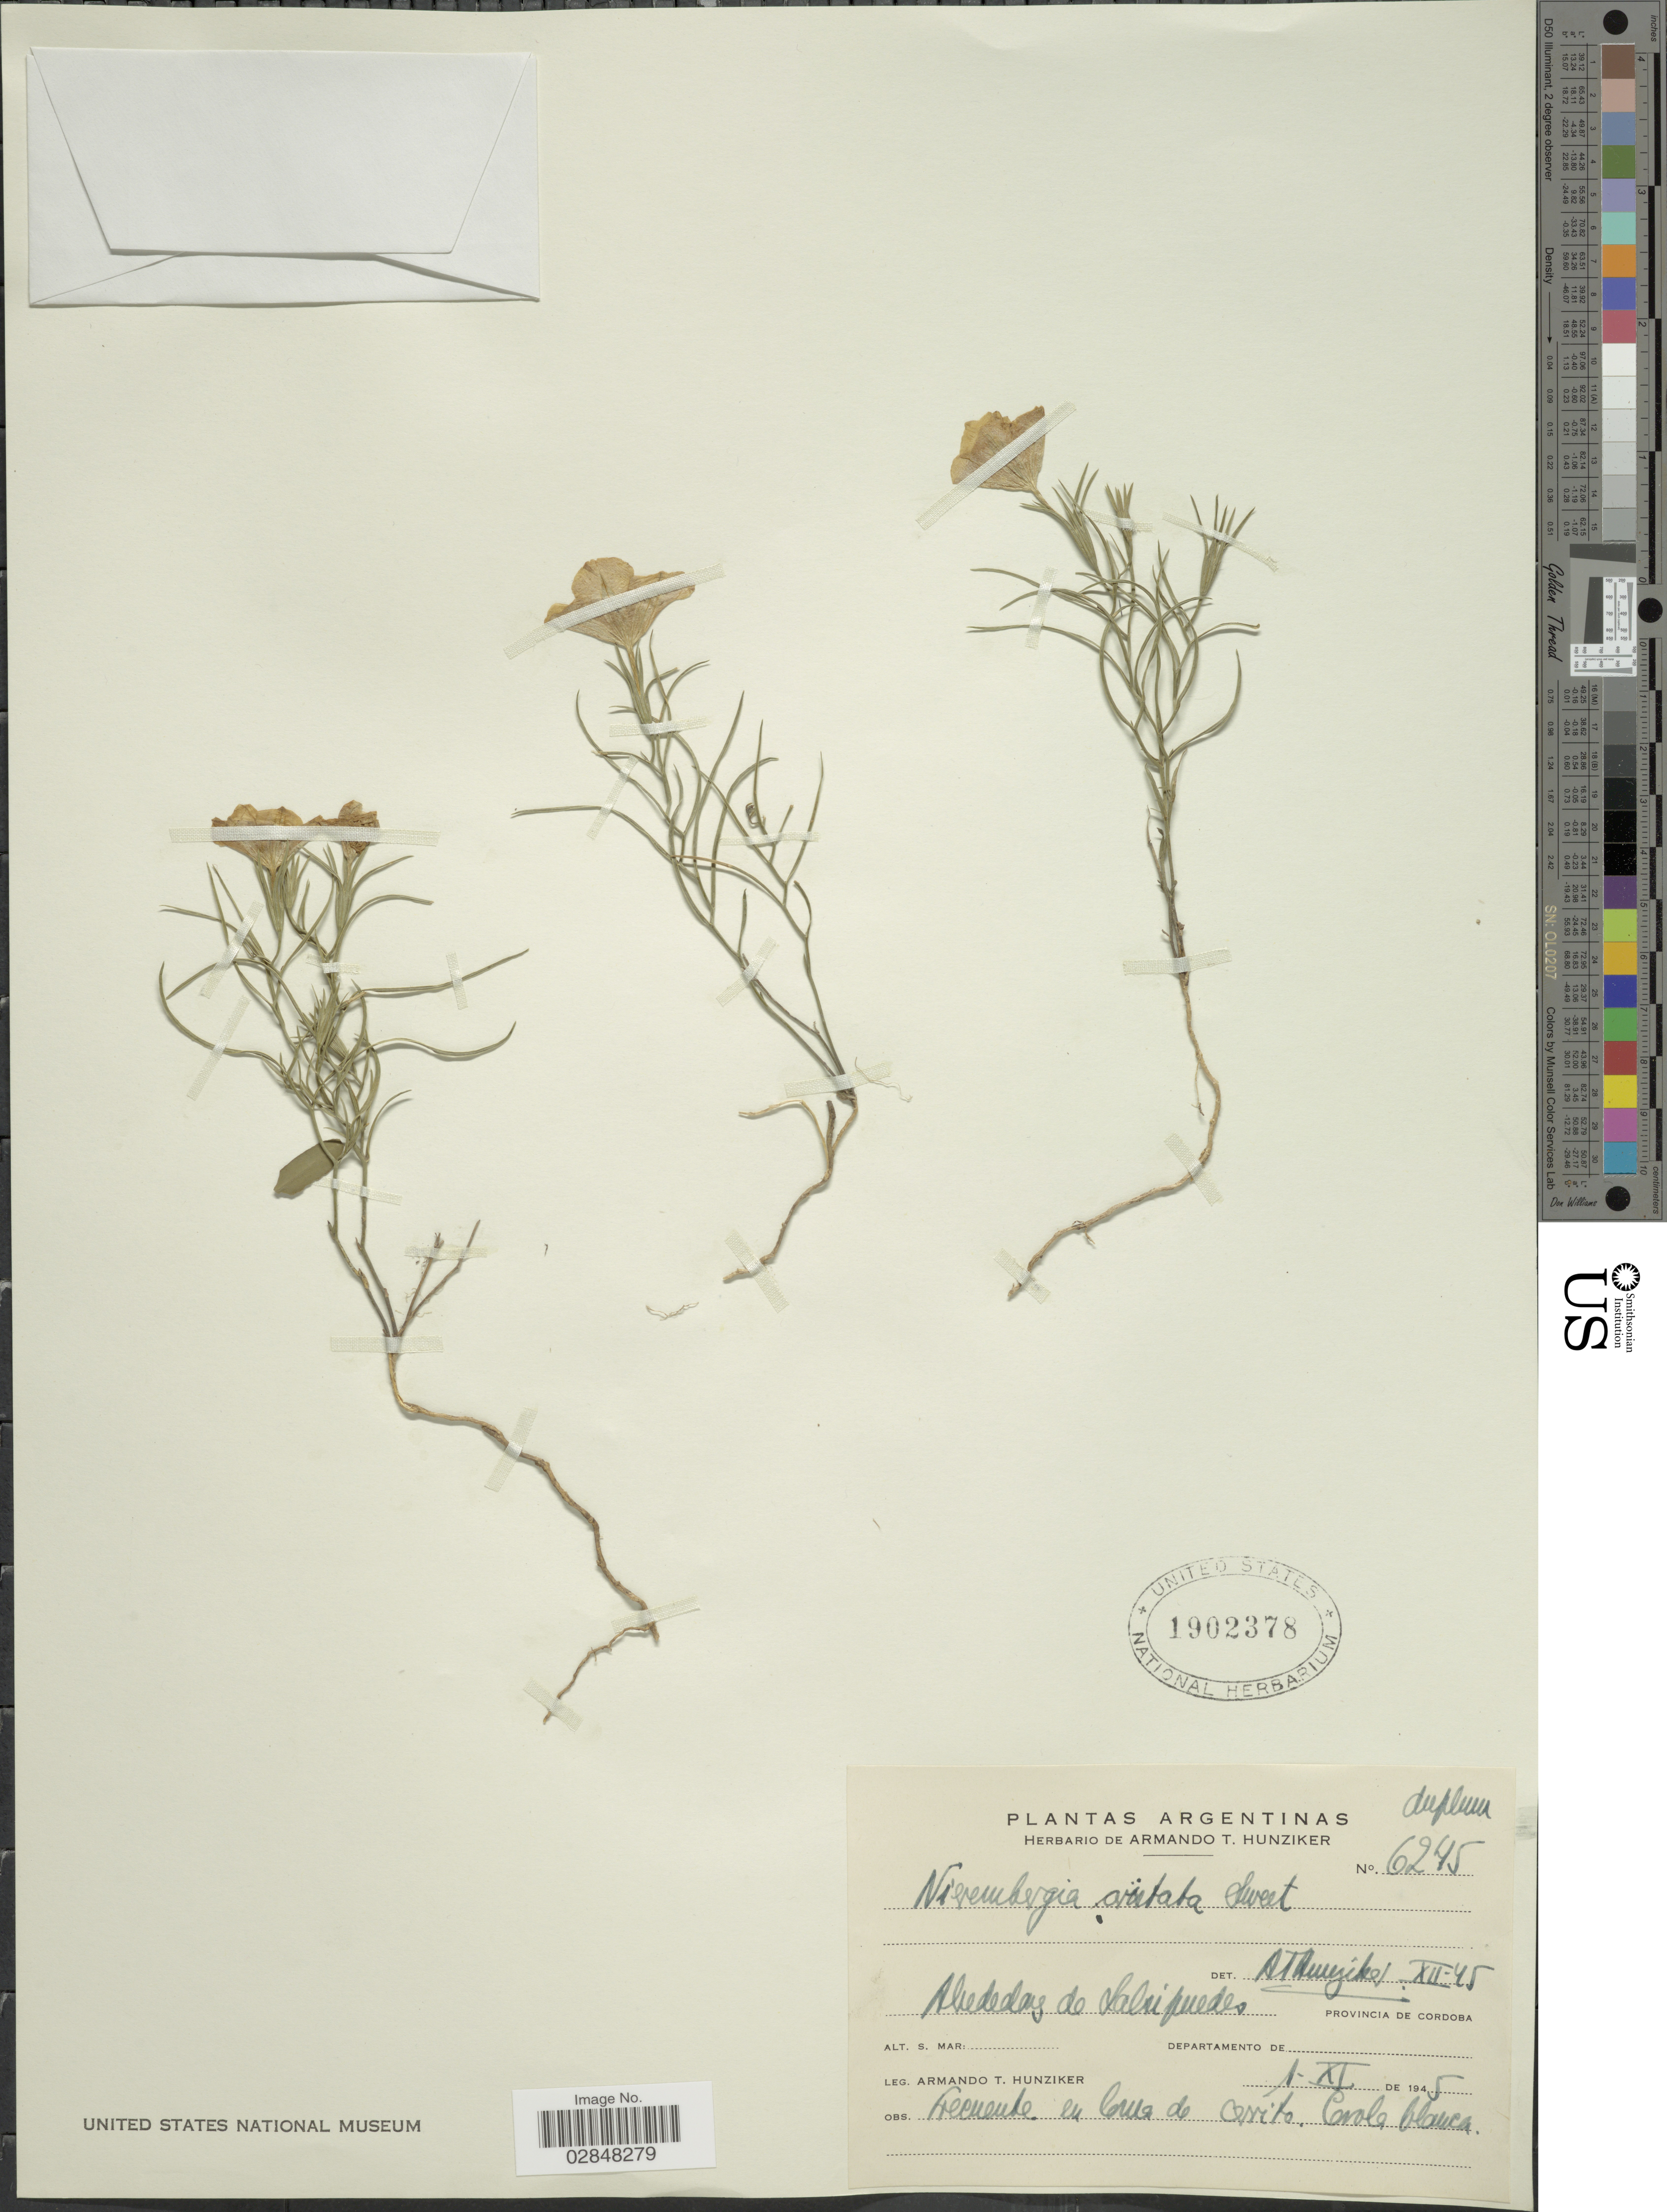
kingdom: Plantae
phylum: Tracheophyta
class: Magnoliopsida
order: Solanales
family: Solanaceae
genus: Nierembergia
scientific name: Nierembergia aristata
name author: D. Don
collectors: A. T. Hunziker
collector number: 6245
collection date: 1945-11-01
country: Argentina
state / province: Cordoba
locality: Alrededos de Salsipuedes.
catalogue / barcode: US 1902378